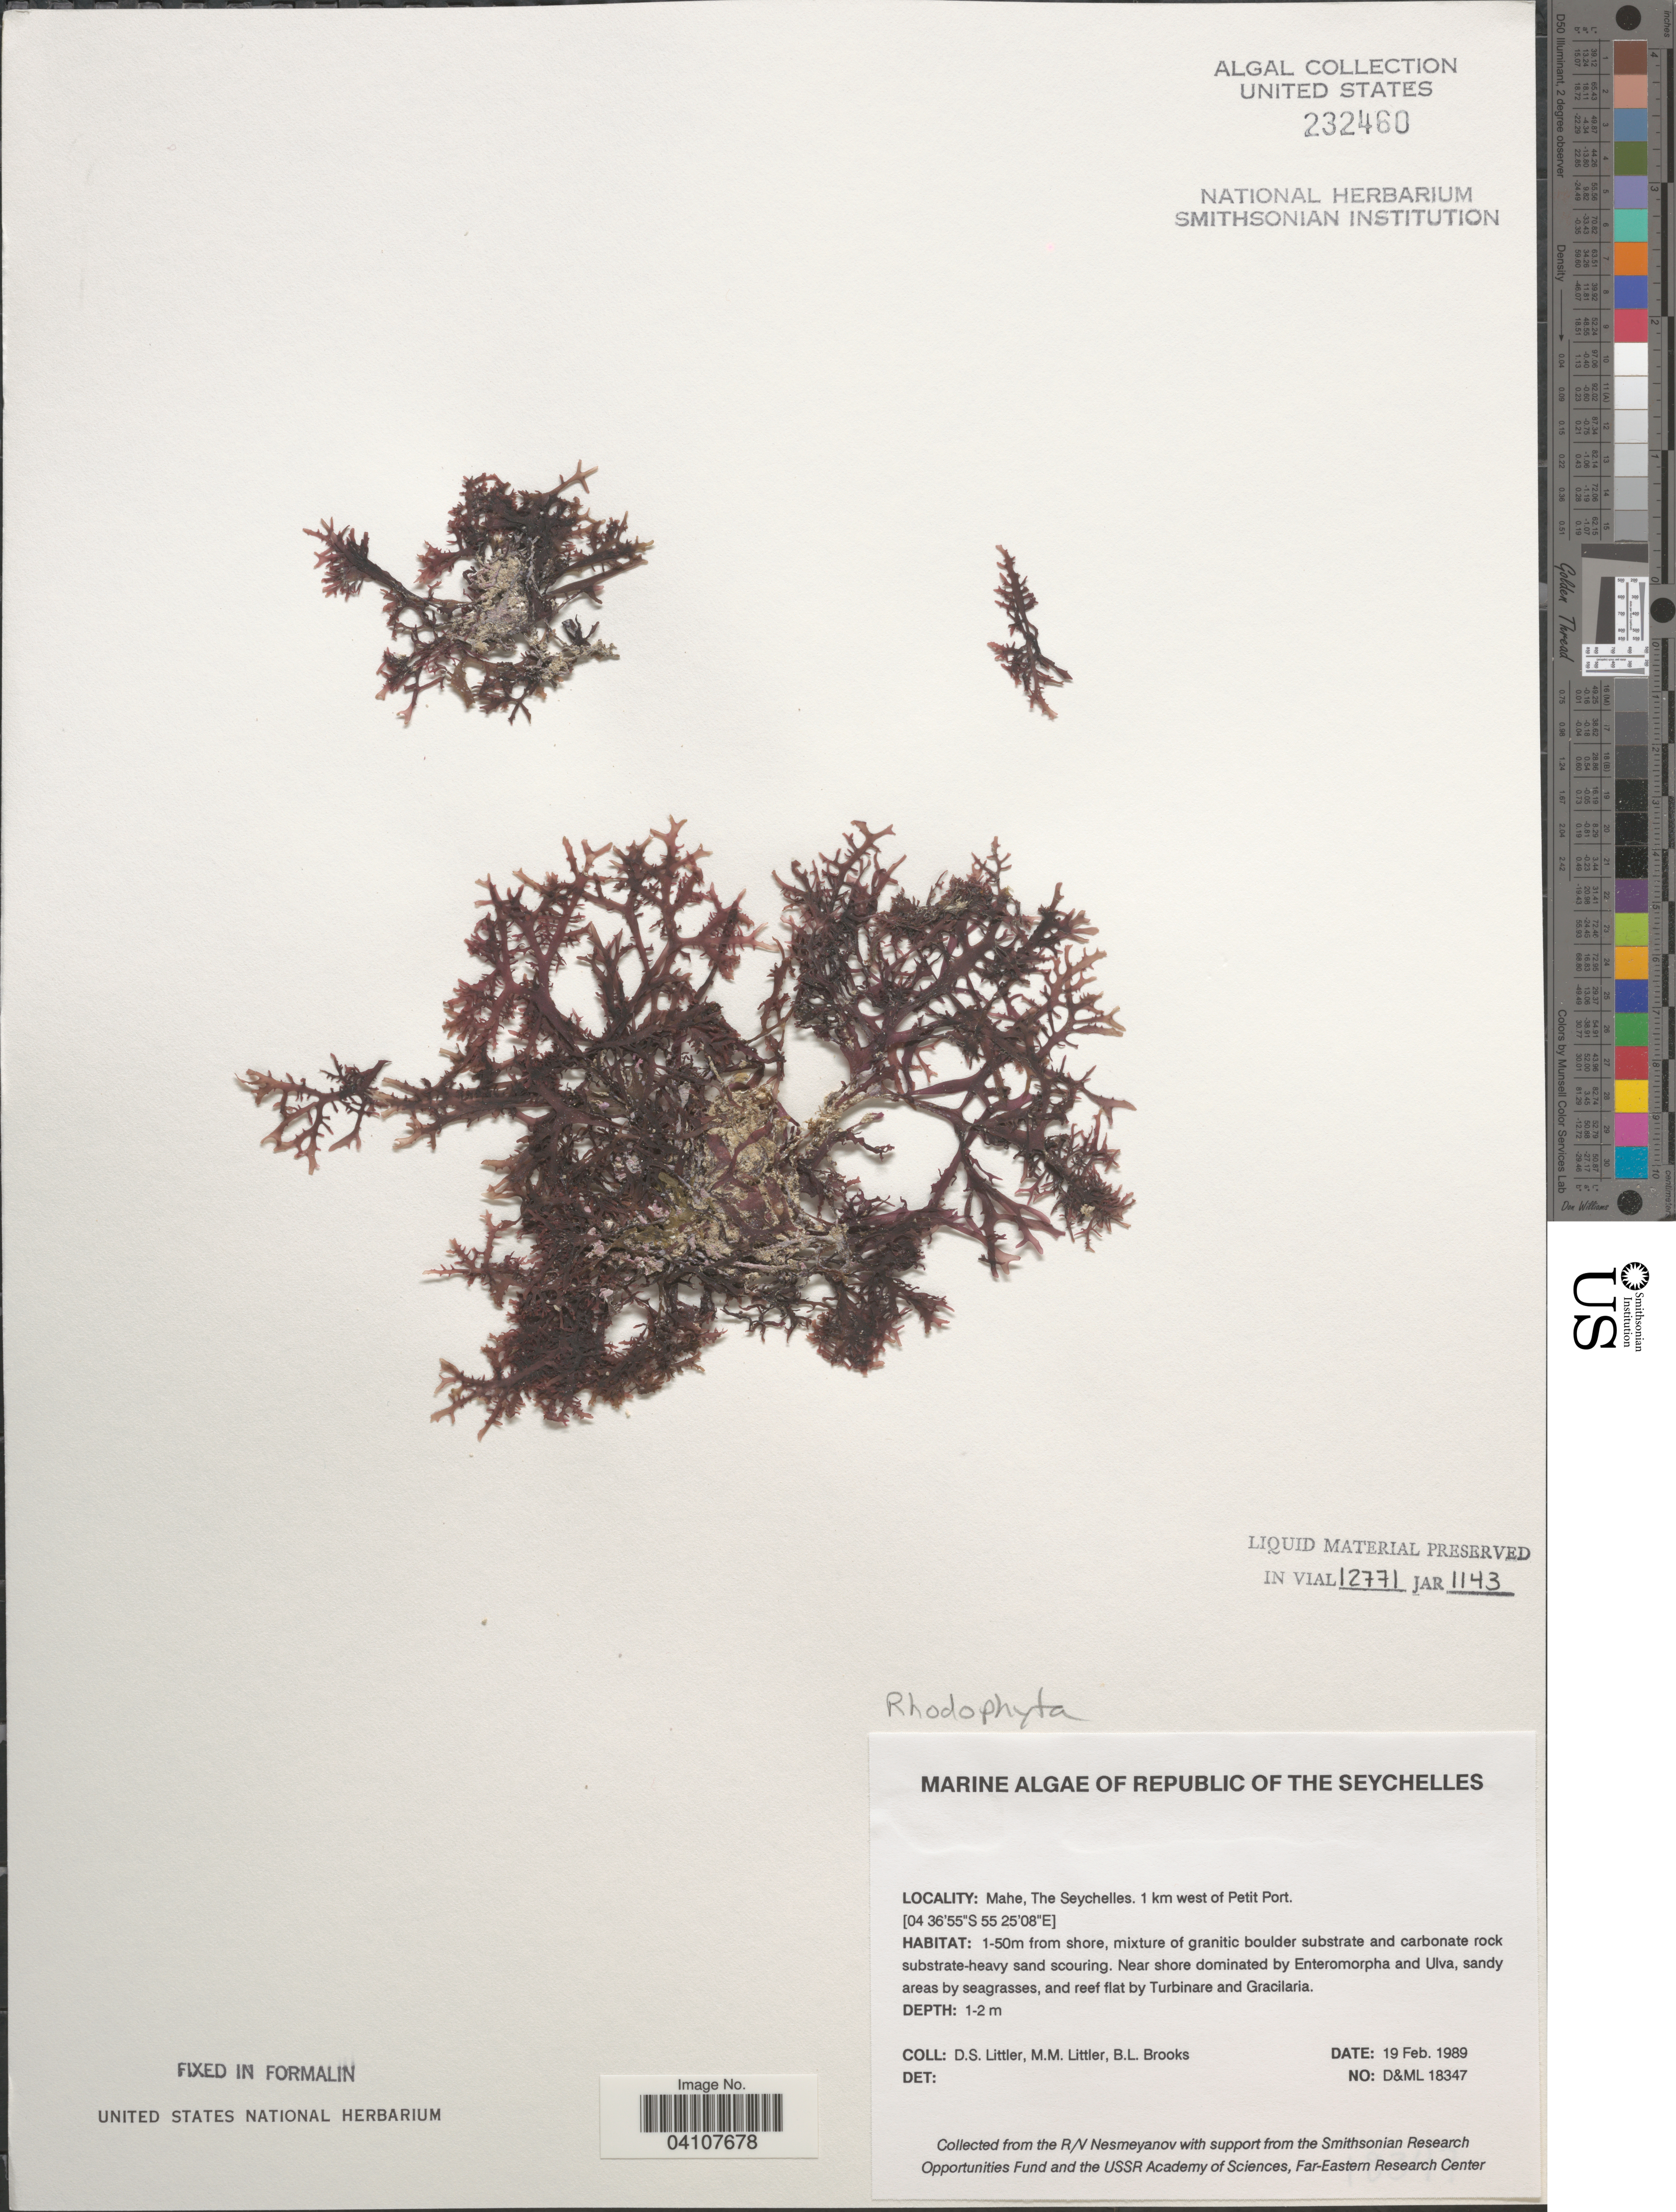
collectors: D. S. Littler & B. Brooks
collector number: D&ML18347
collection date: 1989-02-19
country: Seychelles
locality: Republic of the Seychelles. Mahe. 1 km west of Petit Port. 1-50m from shore.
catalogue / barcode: US 232460